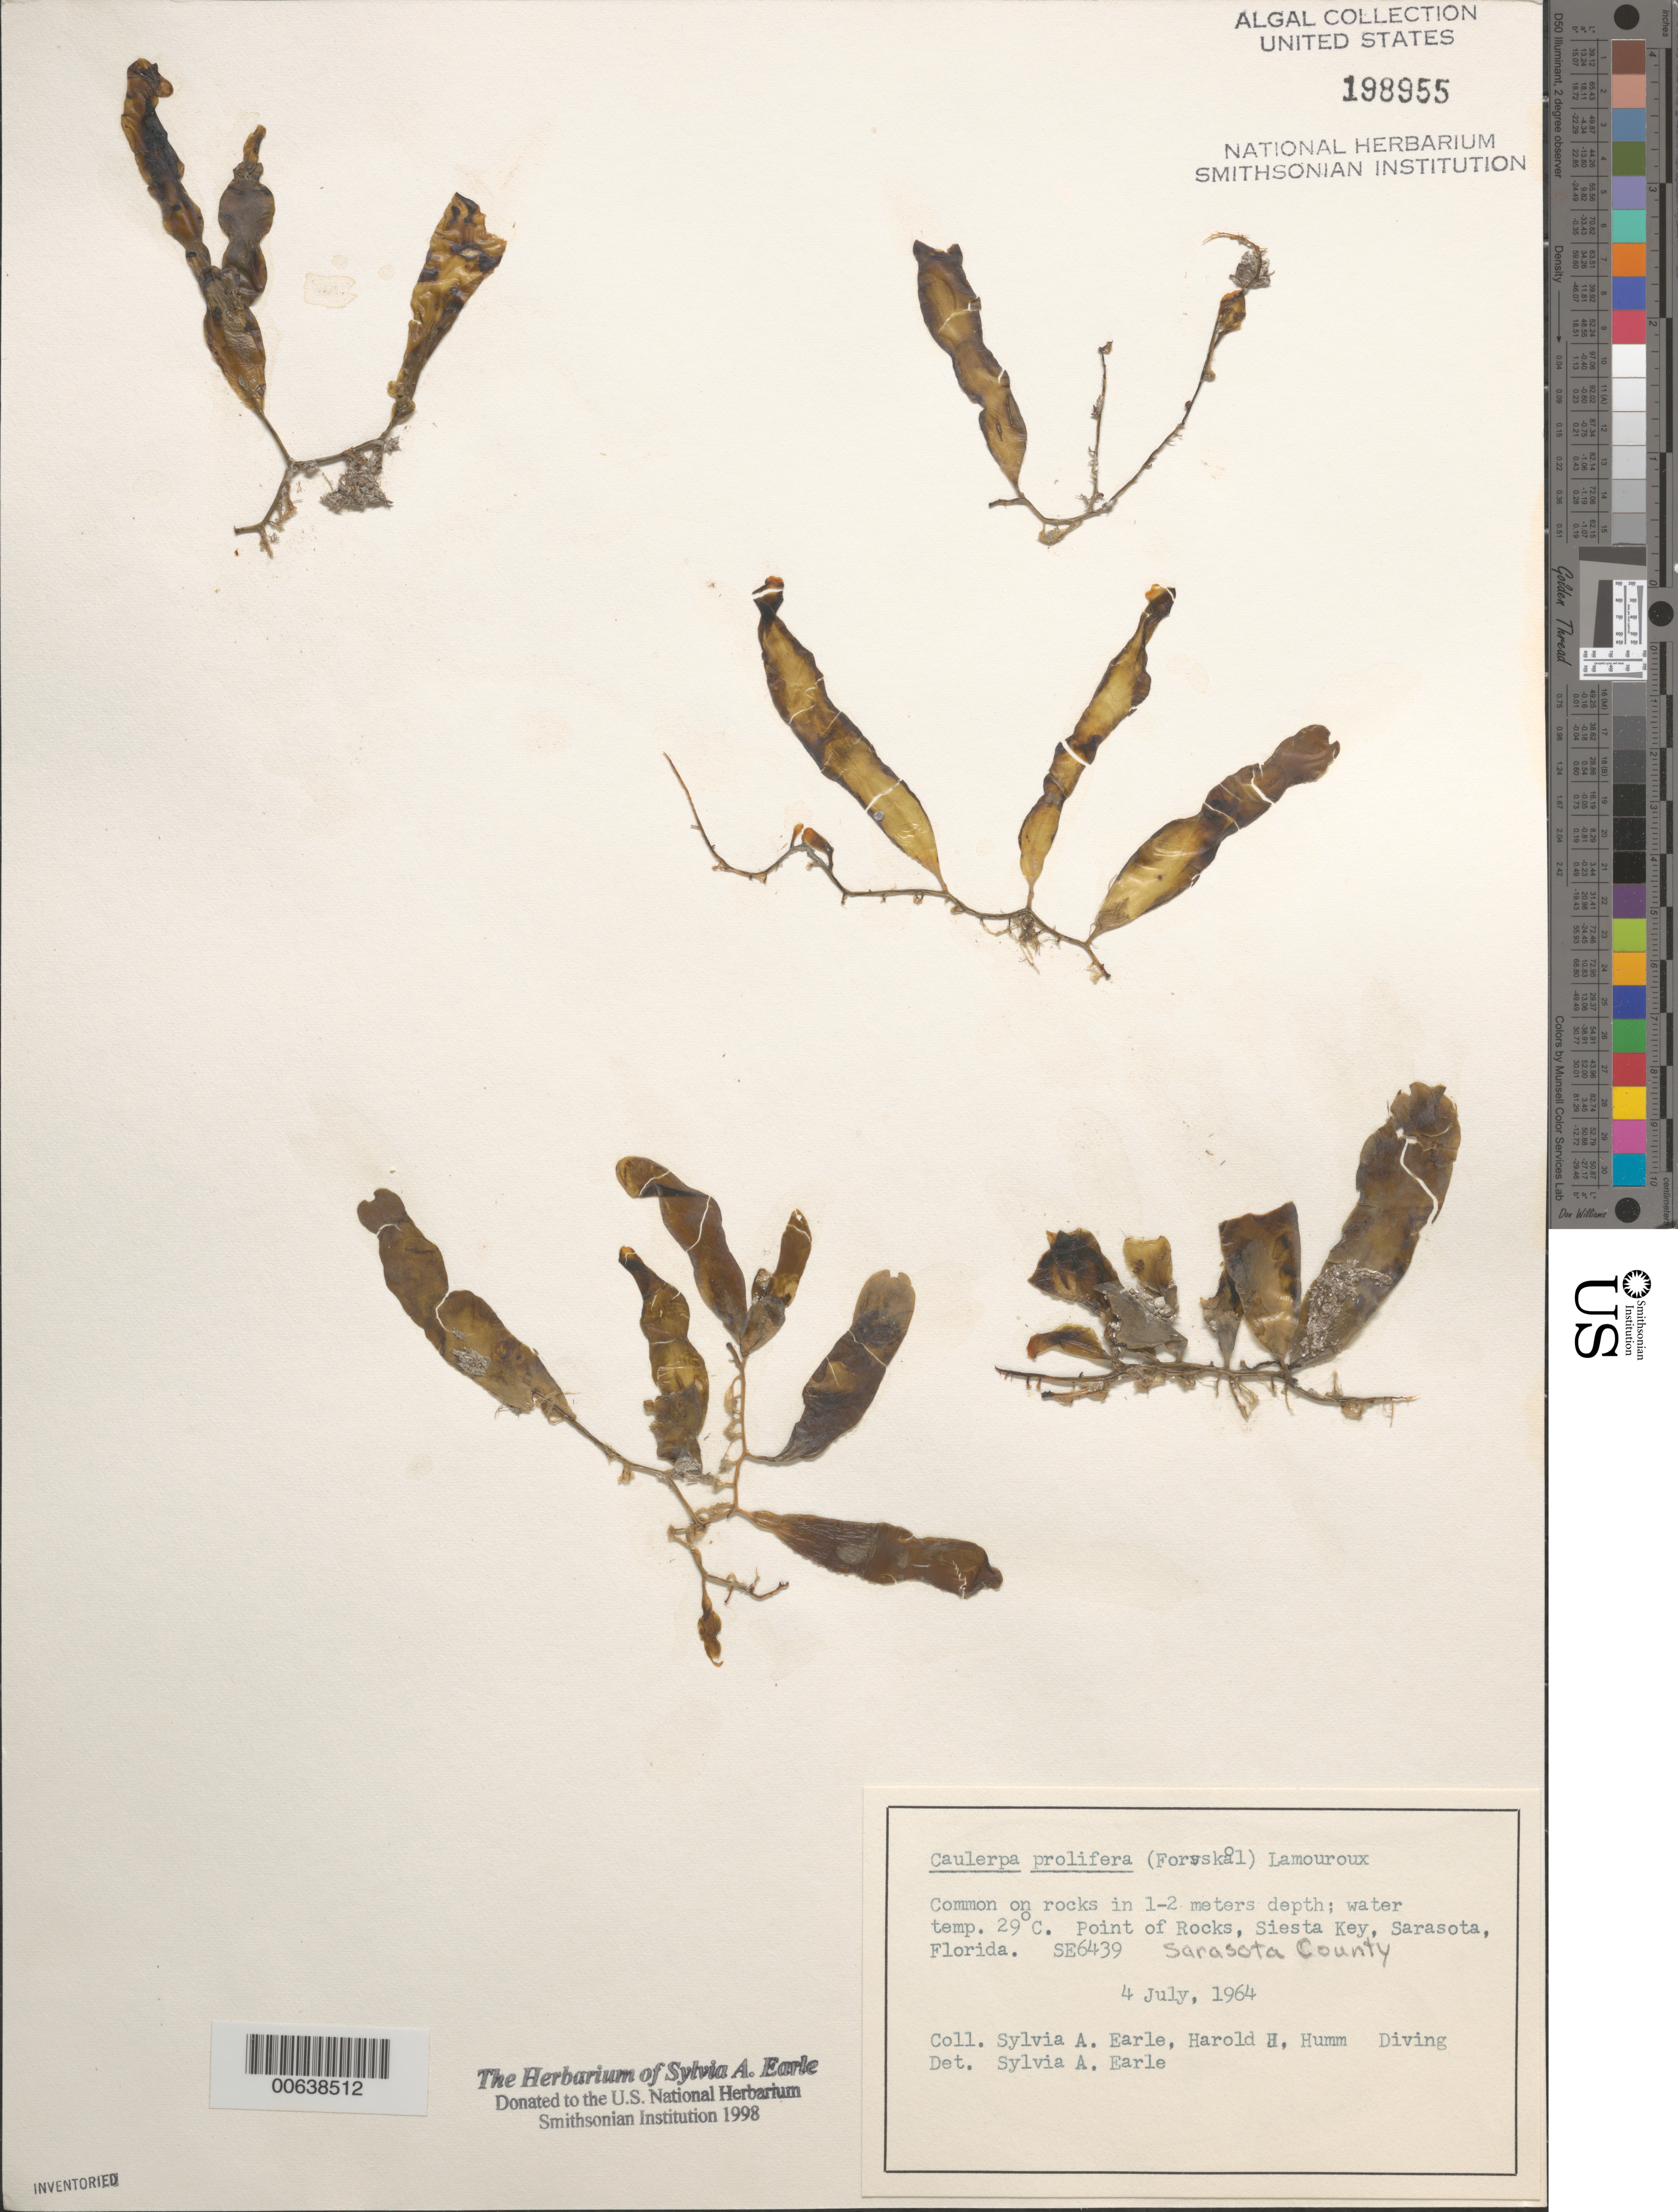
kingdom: Plantae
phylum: Chlorophyta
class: Ulvophyceae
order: Bryopsidales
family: Caulerpaceae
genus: Caulerpa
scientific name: Caulerpa prolifera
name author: (Forssk.) J.V.Lamouroux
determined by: Earle, S. A.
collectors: S. A. Earle & H. J. Humm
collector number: SE 6439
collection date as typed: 04 Jul 1964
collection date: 1964-07-04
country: United States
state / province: Florida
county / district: Sarasota County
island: Siesta Key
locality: Point of Rocks, Sarasota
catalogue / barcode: US 198955